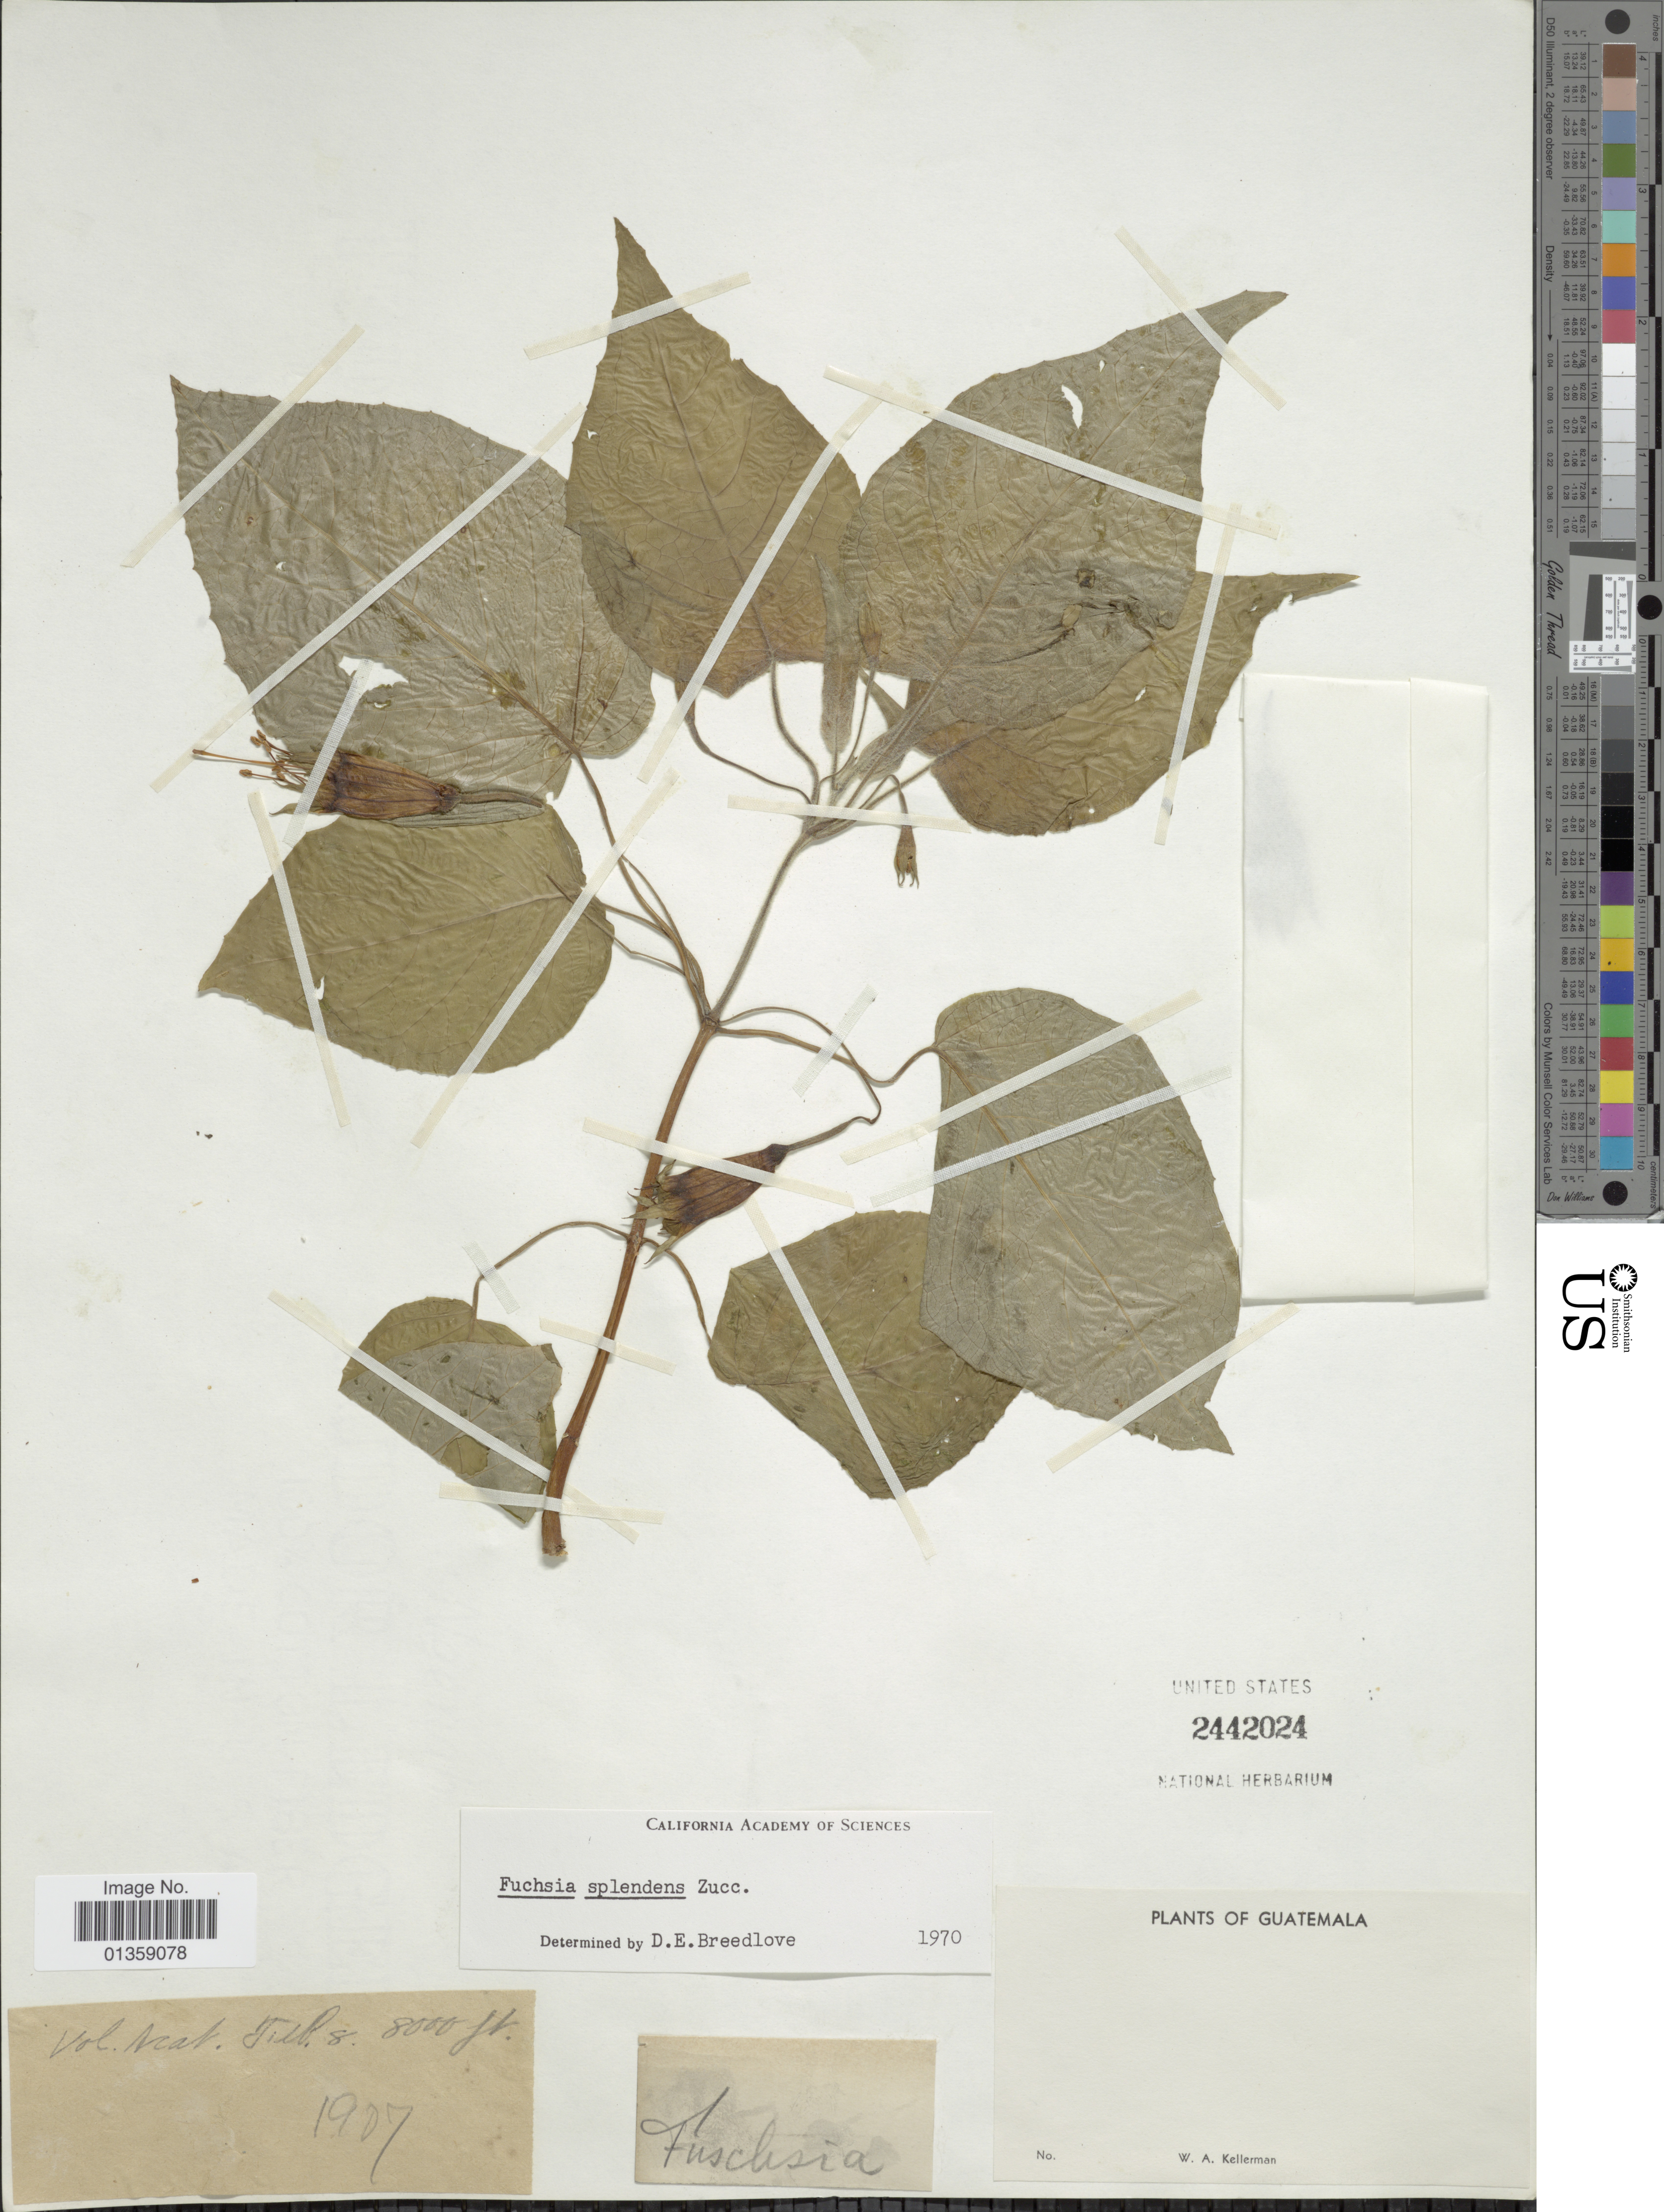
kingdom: Plantae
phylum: Tracheophyta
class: Magnoliopsida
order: Myrtales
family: Onagraceae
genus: Fuchsia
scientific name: Fuchsia splendens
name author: Zucc.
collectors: W. Kellerman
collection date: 1907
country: Guatemala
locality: Vol. Nat. Tilb.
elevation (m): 2438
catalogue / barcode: US 2442024